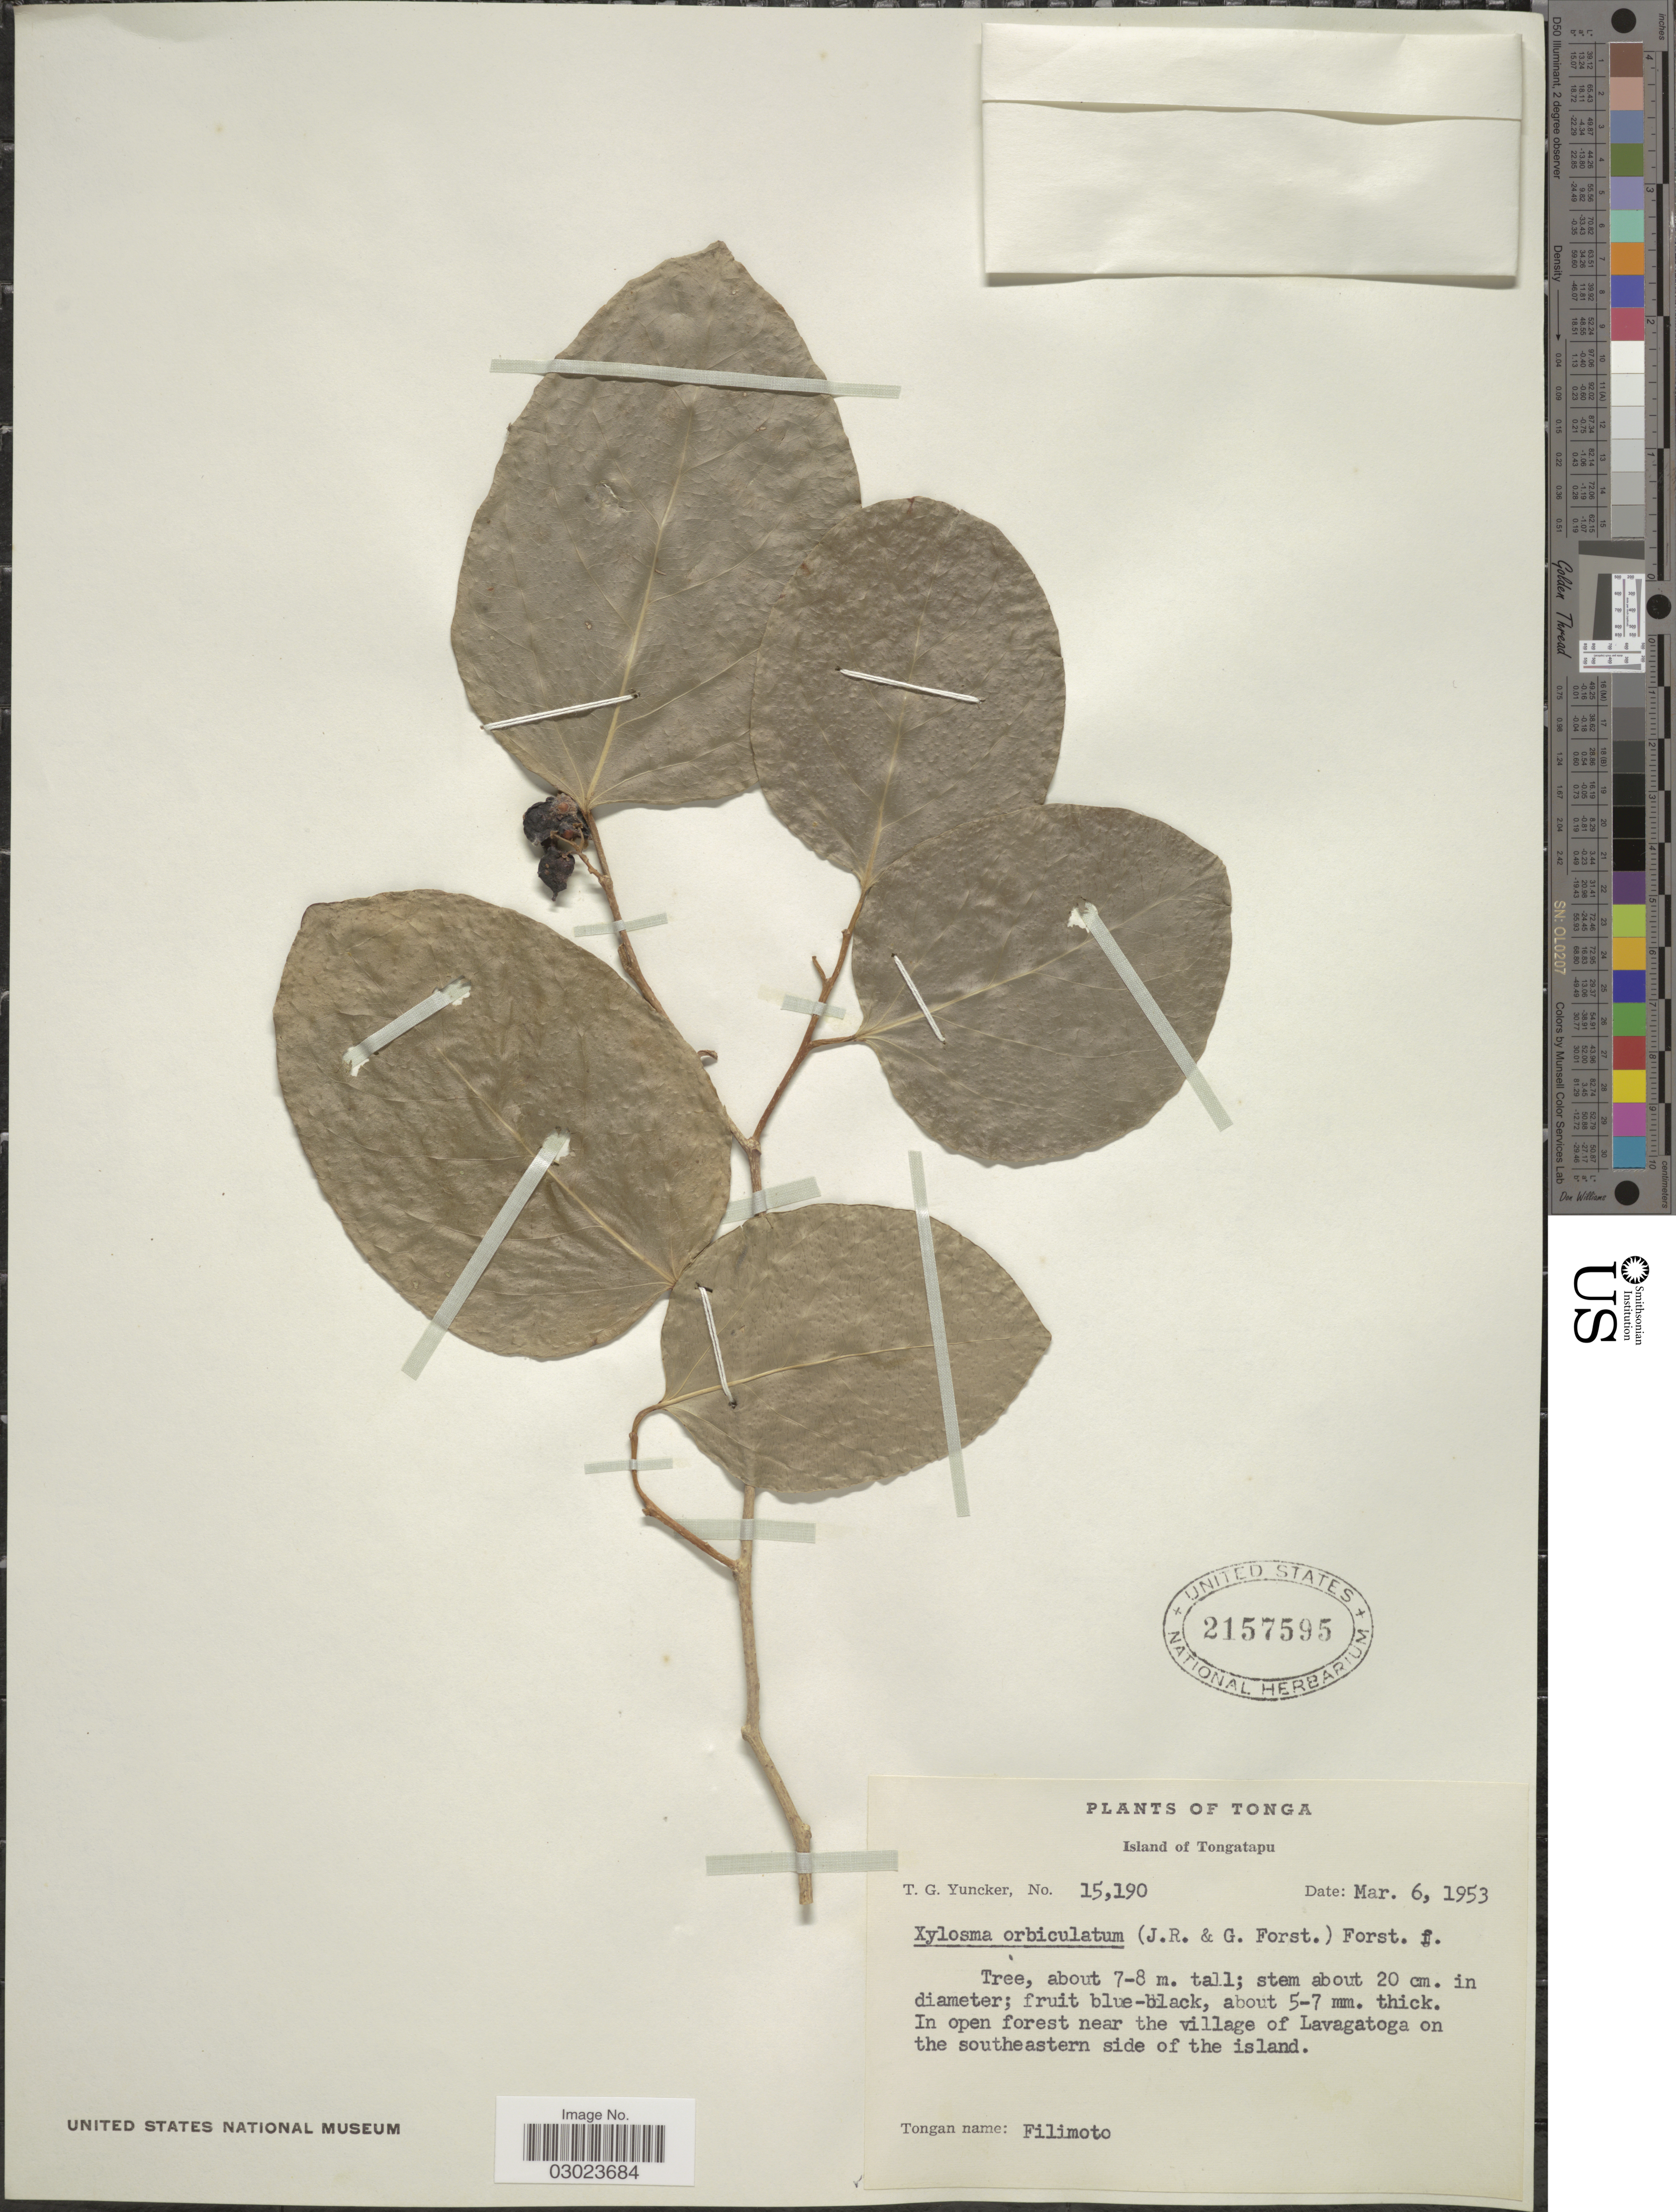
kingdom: Plantae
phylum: Tracheophyta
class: Magnoliopsida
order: Malpighiales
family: Salicaceae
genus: Xylosma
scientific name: Xylosma smithiana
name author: Fosberg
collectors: T. G. Yuncker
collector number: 15190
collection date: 1953-03-06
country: Tonga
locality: Island of Tongatapu. In open forest near the village of Lavagatoga on the southeastern side of the island.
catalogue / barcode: US 2157595